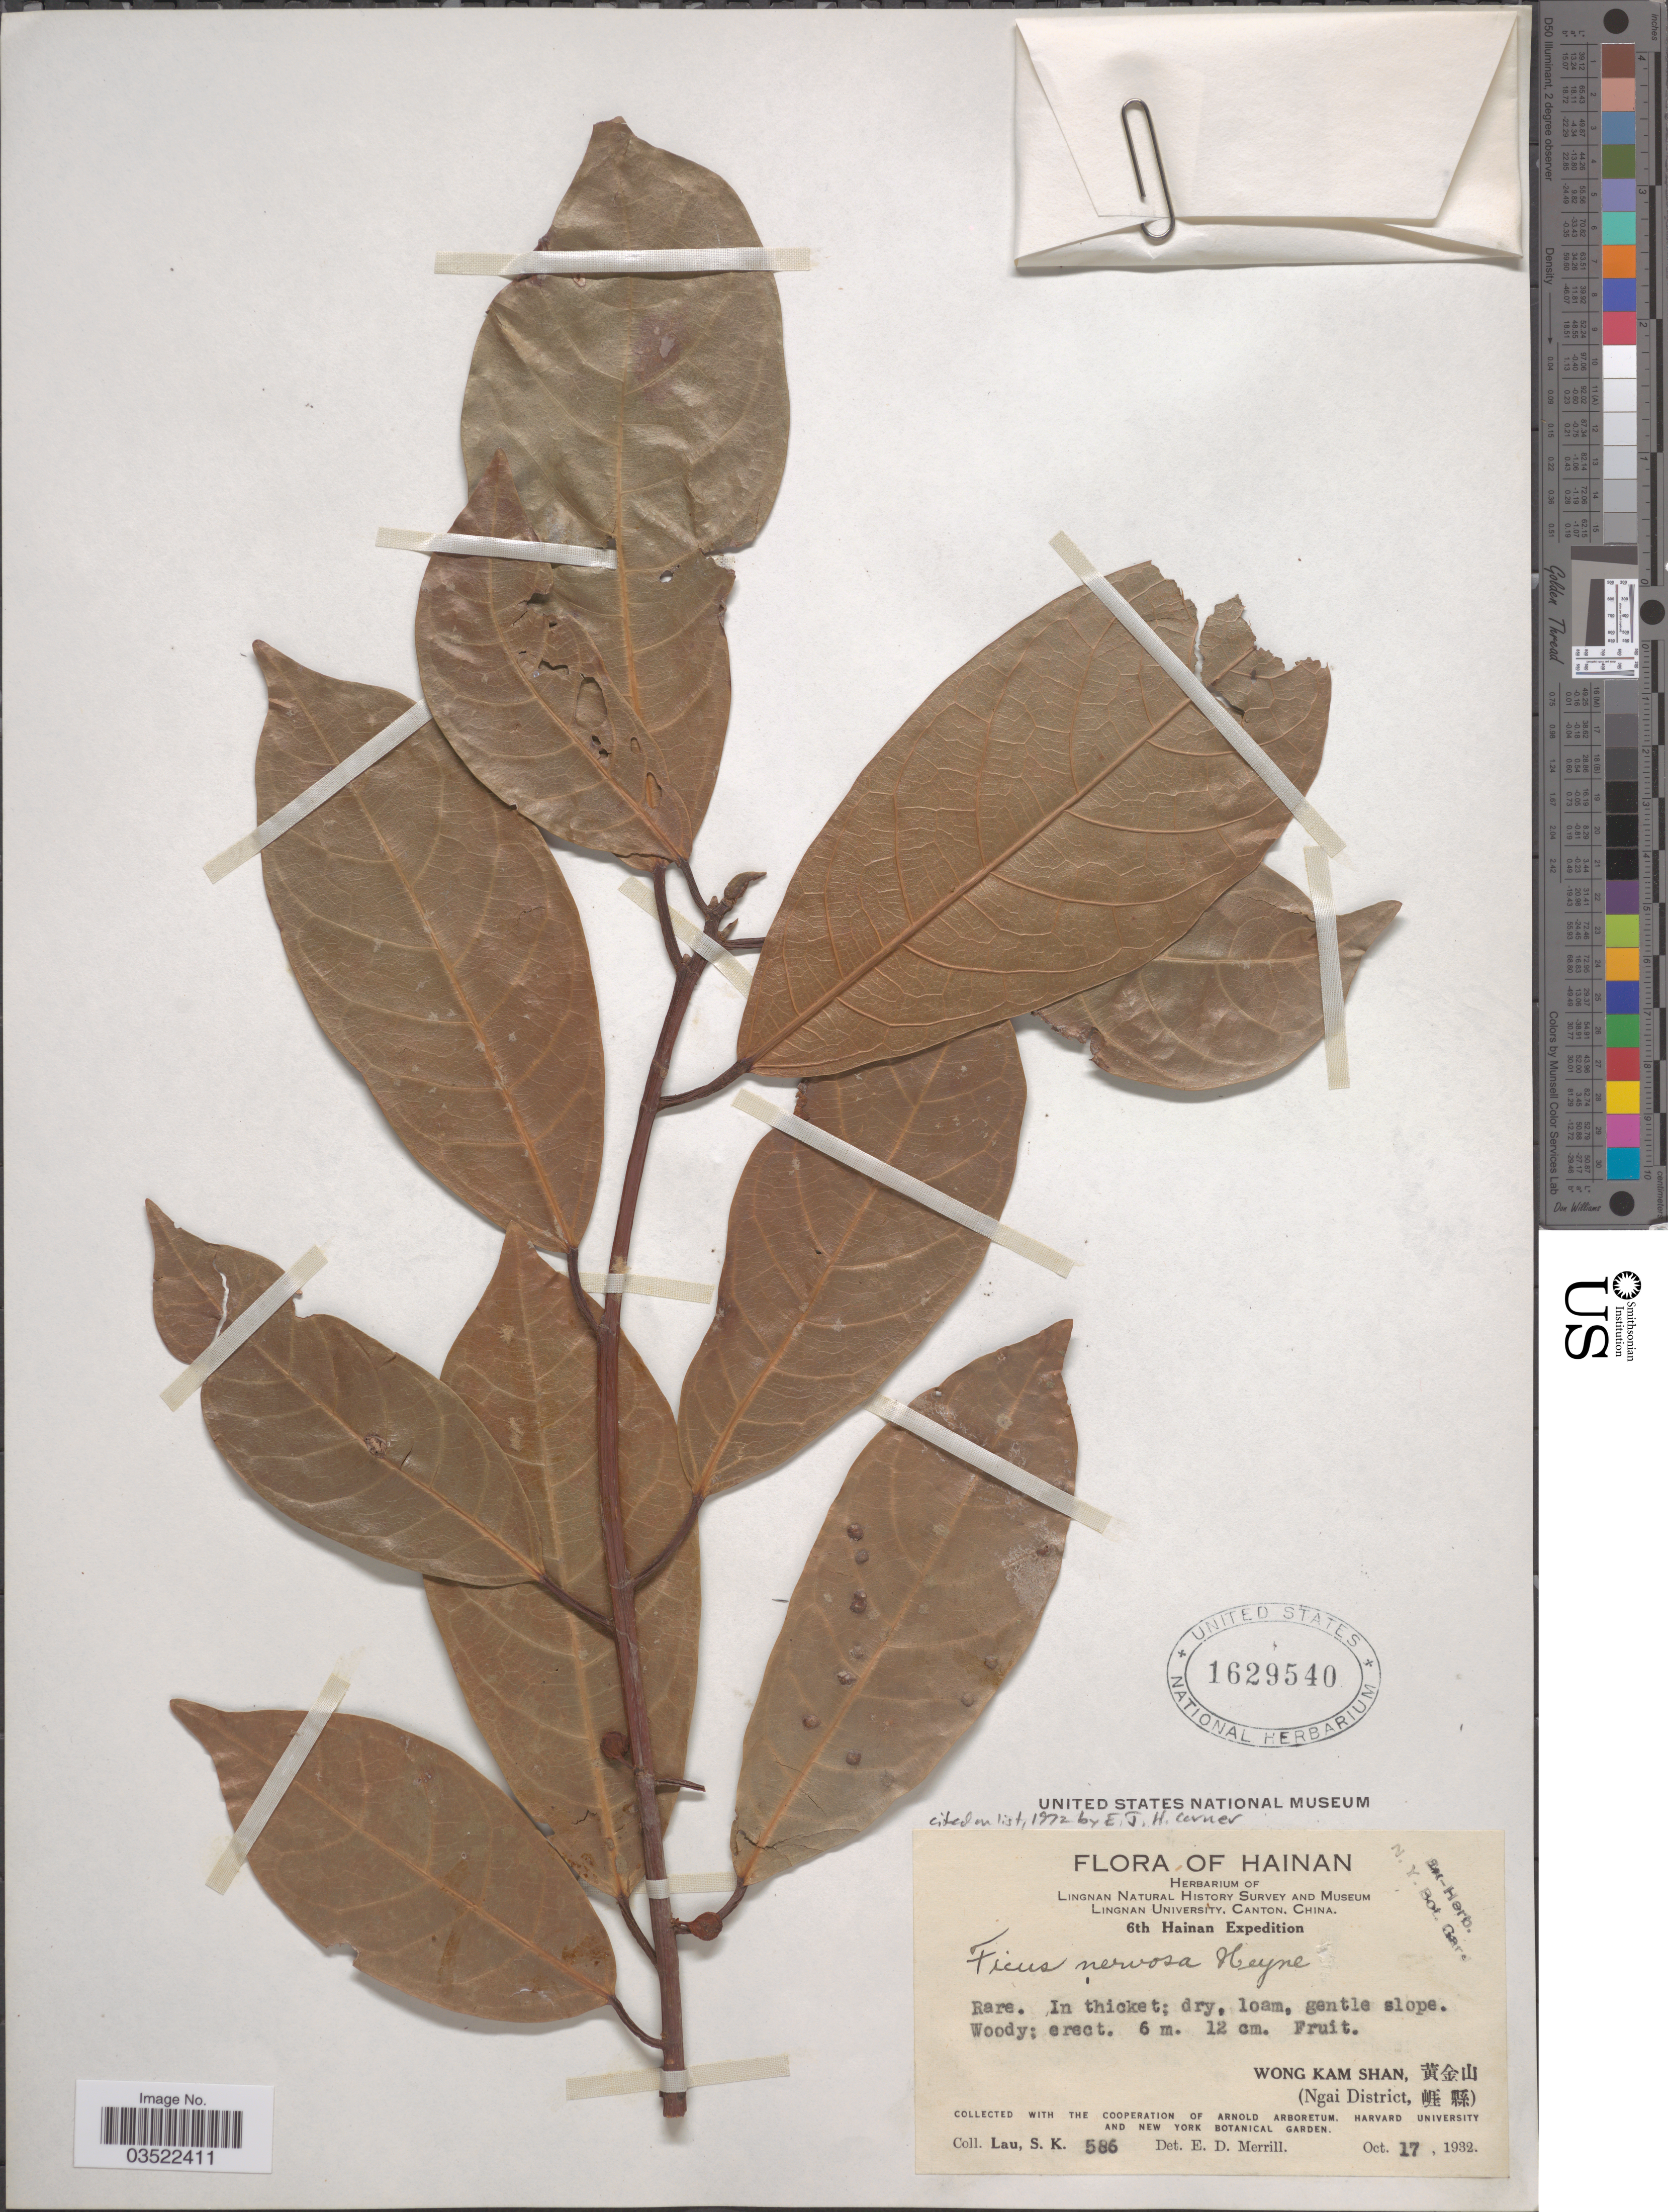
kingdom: Plantae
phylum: Tracheophyta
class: Magnoliopsida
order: Rosales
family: Moraceae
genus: Ficus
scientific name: Ficus nervosa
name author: B. Heyne & Roth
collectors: S. K. Lau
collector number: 586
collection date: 1932-10-17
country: China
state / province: Hainan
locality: Wong Kam Shan. (Ngai District).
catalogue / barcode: US 1629540